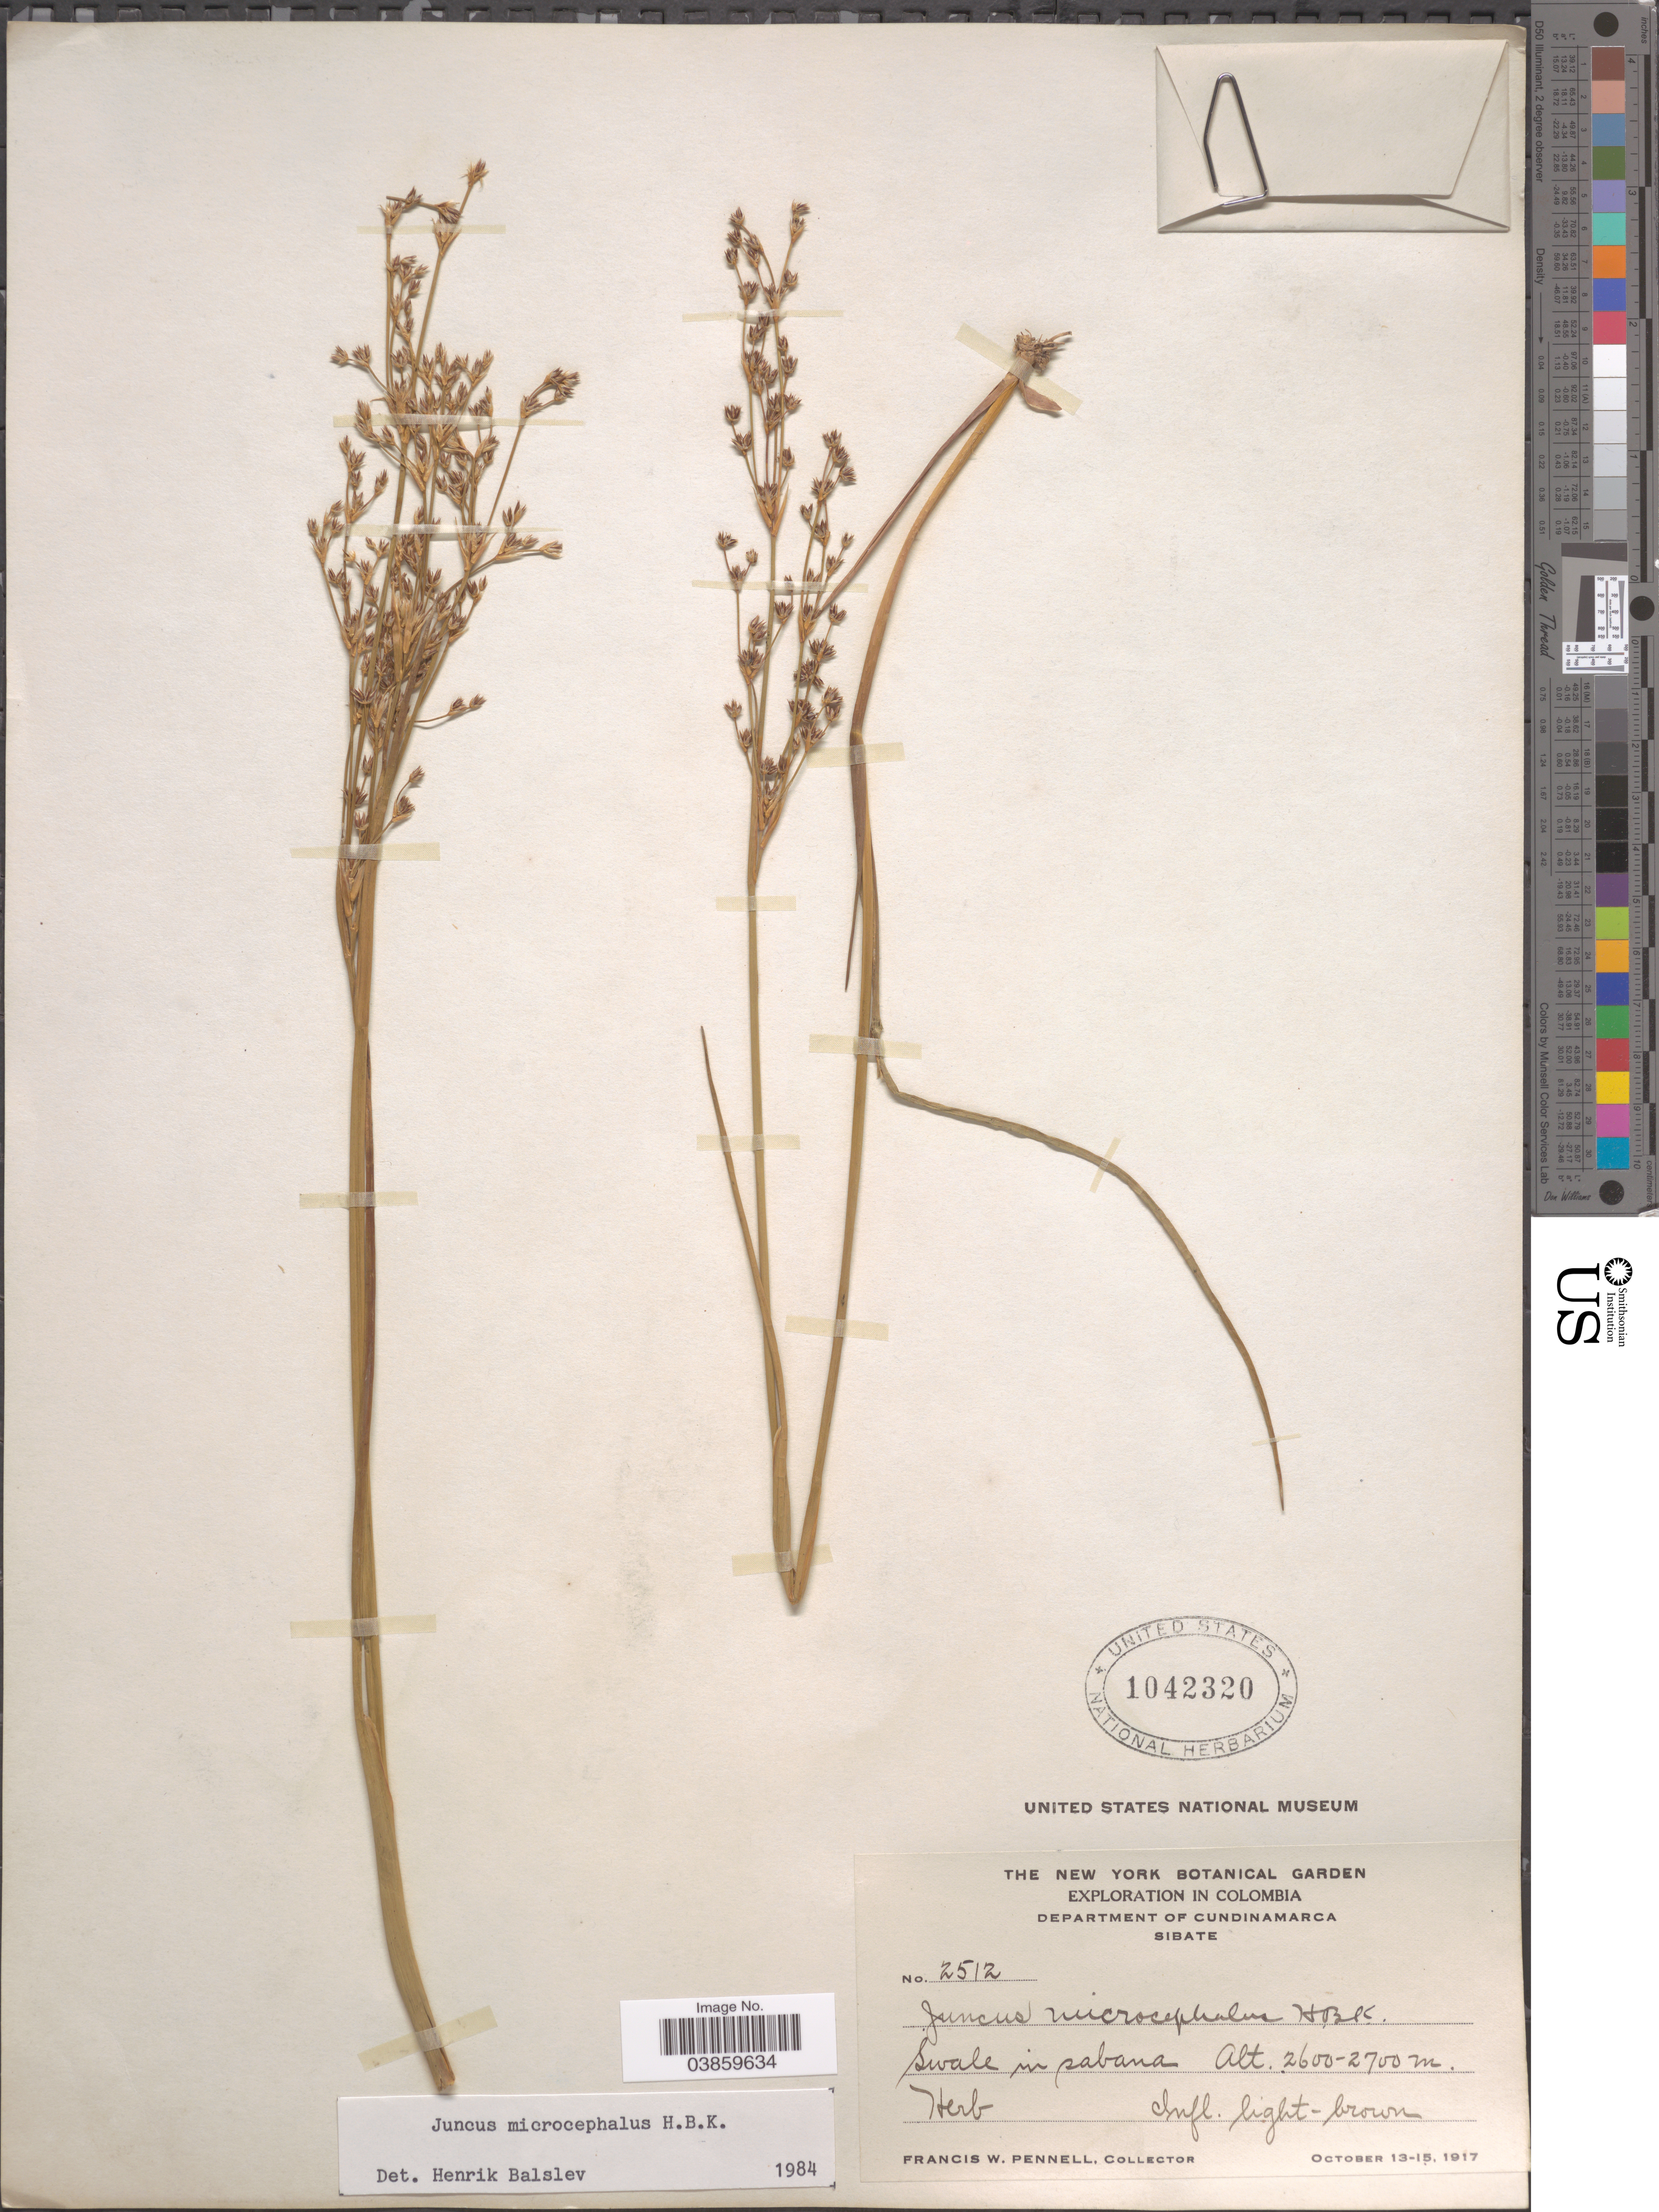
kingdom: Plantae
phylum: Tracheophyta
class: Liliopsida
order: Poales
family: Juncaceae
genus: Juncus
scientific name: Juncus microcephalus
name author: Kunth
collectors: F. W. Pennell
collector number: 2512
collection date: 1917-10-13/1917-10-15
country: Colombia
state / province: Cundinamarca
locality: Department of Cundinamarca. Sibate.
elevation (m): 2600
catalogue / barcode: US 1042320